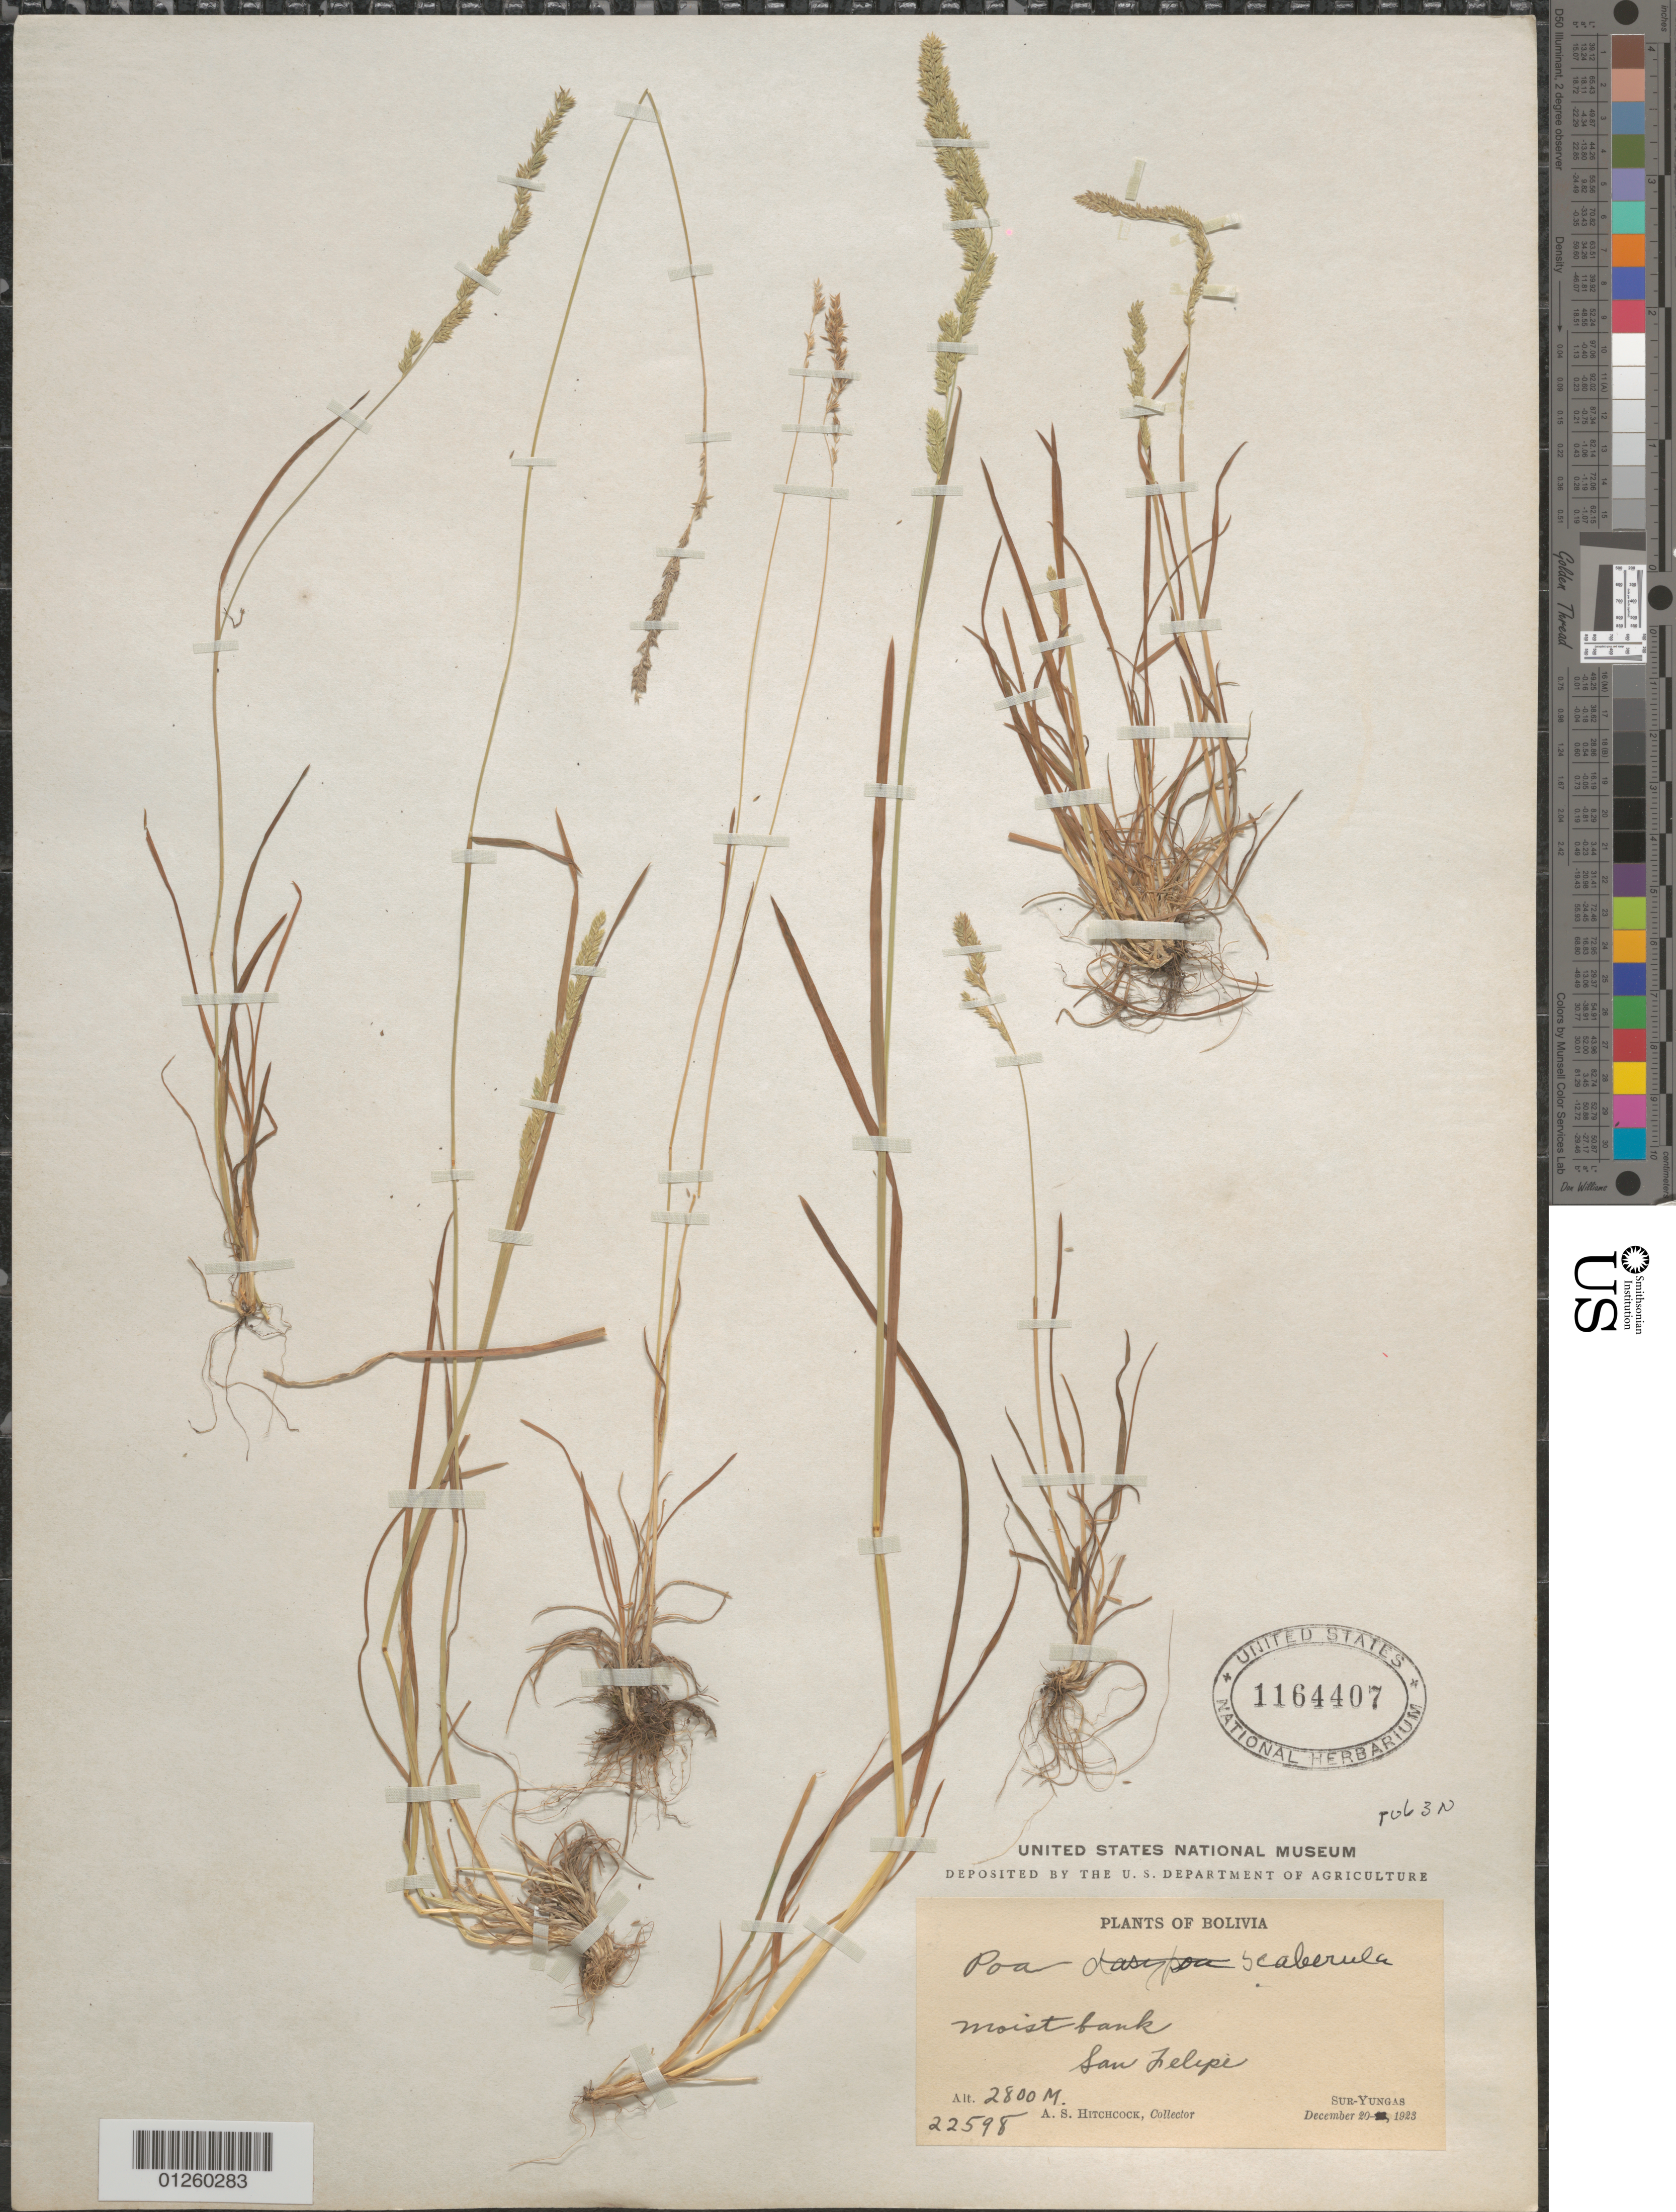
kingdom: Plantae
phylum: Tracheophyta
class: Liliopsida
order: Poales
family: Poaceae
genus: Poa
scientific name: Poa scaberula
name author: Hook. f.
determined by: Soreng, Robert J., Research Associate (BOT), Smithsonian Institution - National Museum of Natural History (UNITED STATES)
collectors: A. S. Hitchcock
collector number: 22598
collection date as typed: December 20, 1923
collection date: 1923-12-20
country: Bolivia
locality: Sur-Yungas, San Felipe.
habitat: moist bank.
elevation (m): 2800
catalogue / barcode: US 1164407